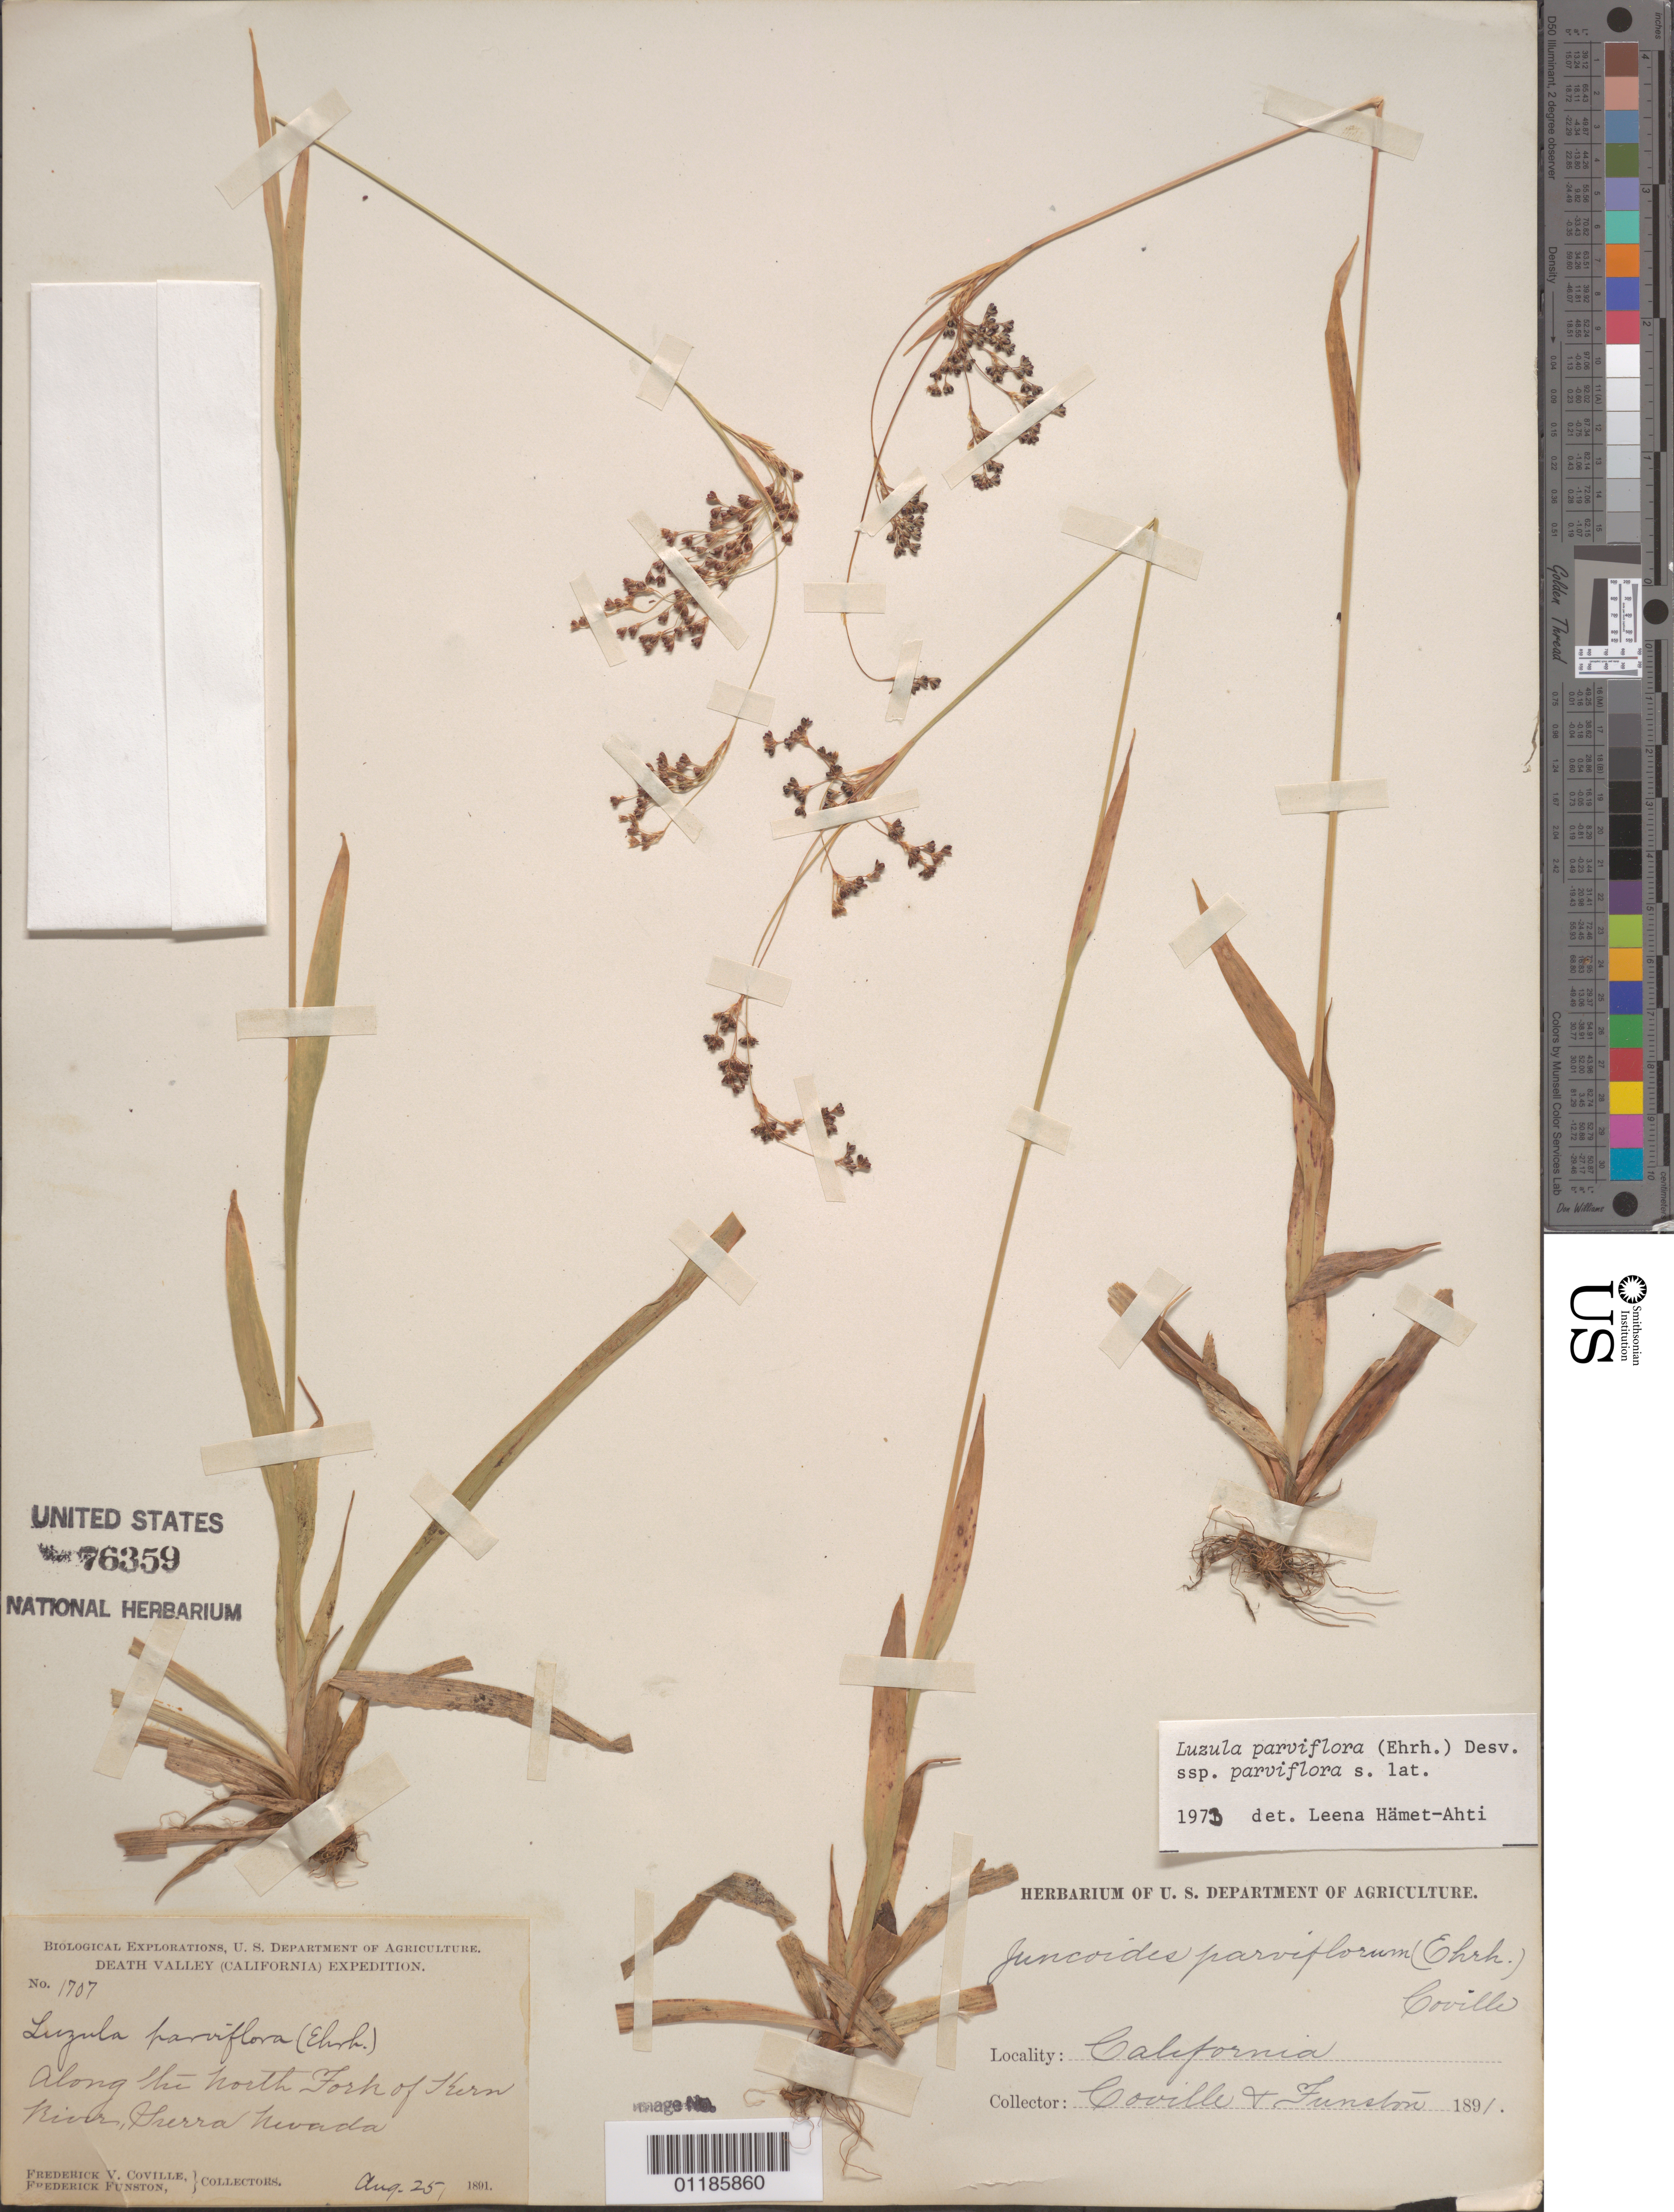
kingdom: Plantae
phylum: Tracheophyta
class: Liliopsida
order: Poales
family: Juncaceae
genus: Luzula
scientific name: Luzula parviflora subsp. parviflora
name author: (Ehrh.) Desv.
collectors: F. V. Coville & F. Funston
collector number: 1707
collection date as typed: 25 Aug 1891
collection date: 1891-08-25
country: United States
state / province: California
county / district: Kern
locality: Along the north Fork of Kern River, Sierra Nevada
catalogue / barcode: US 76359